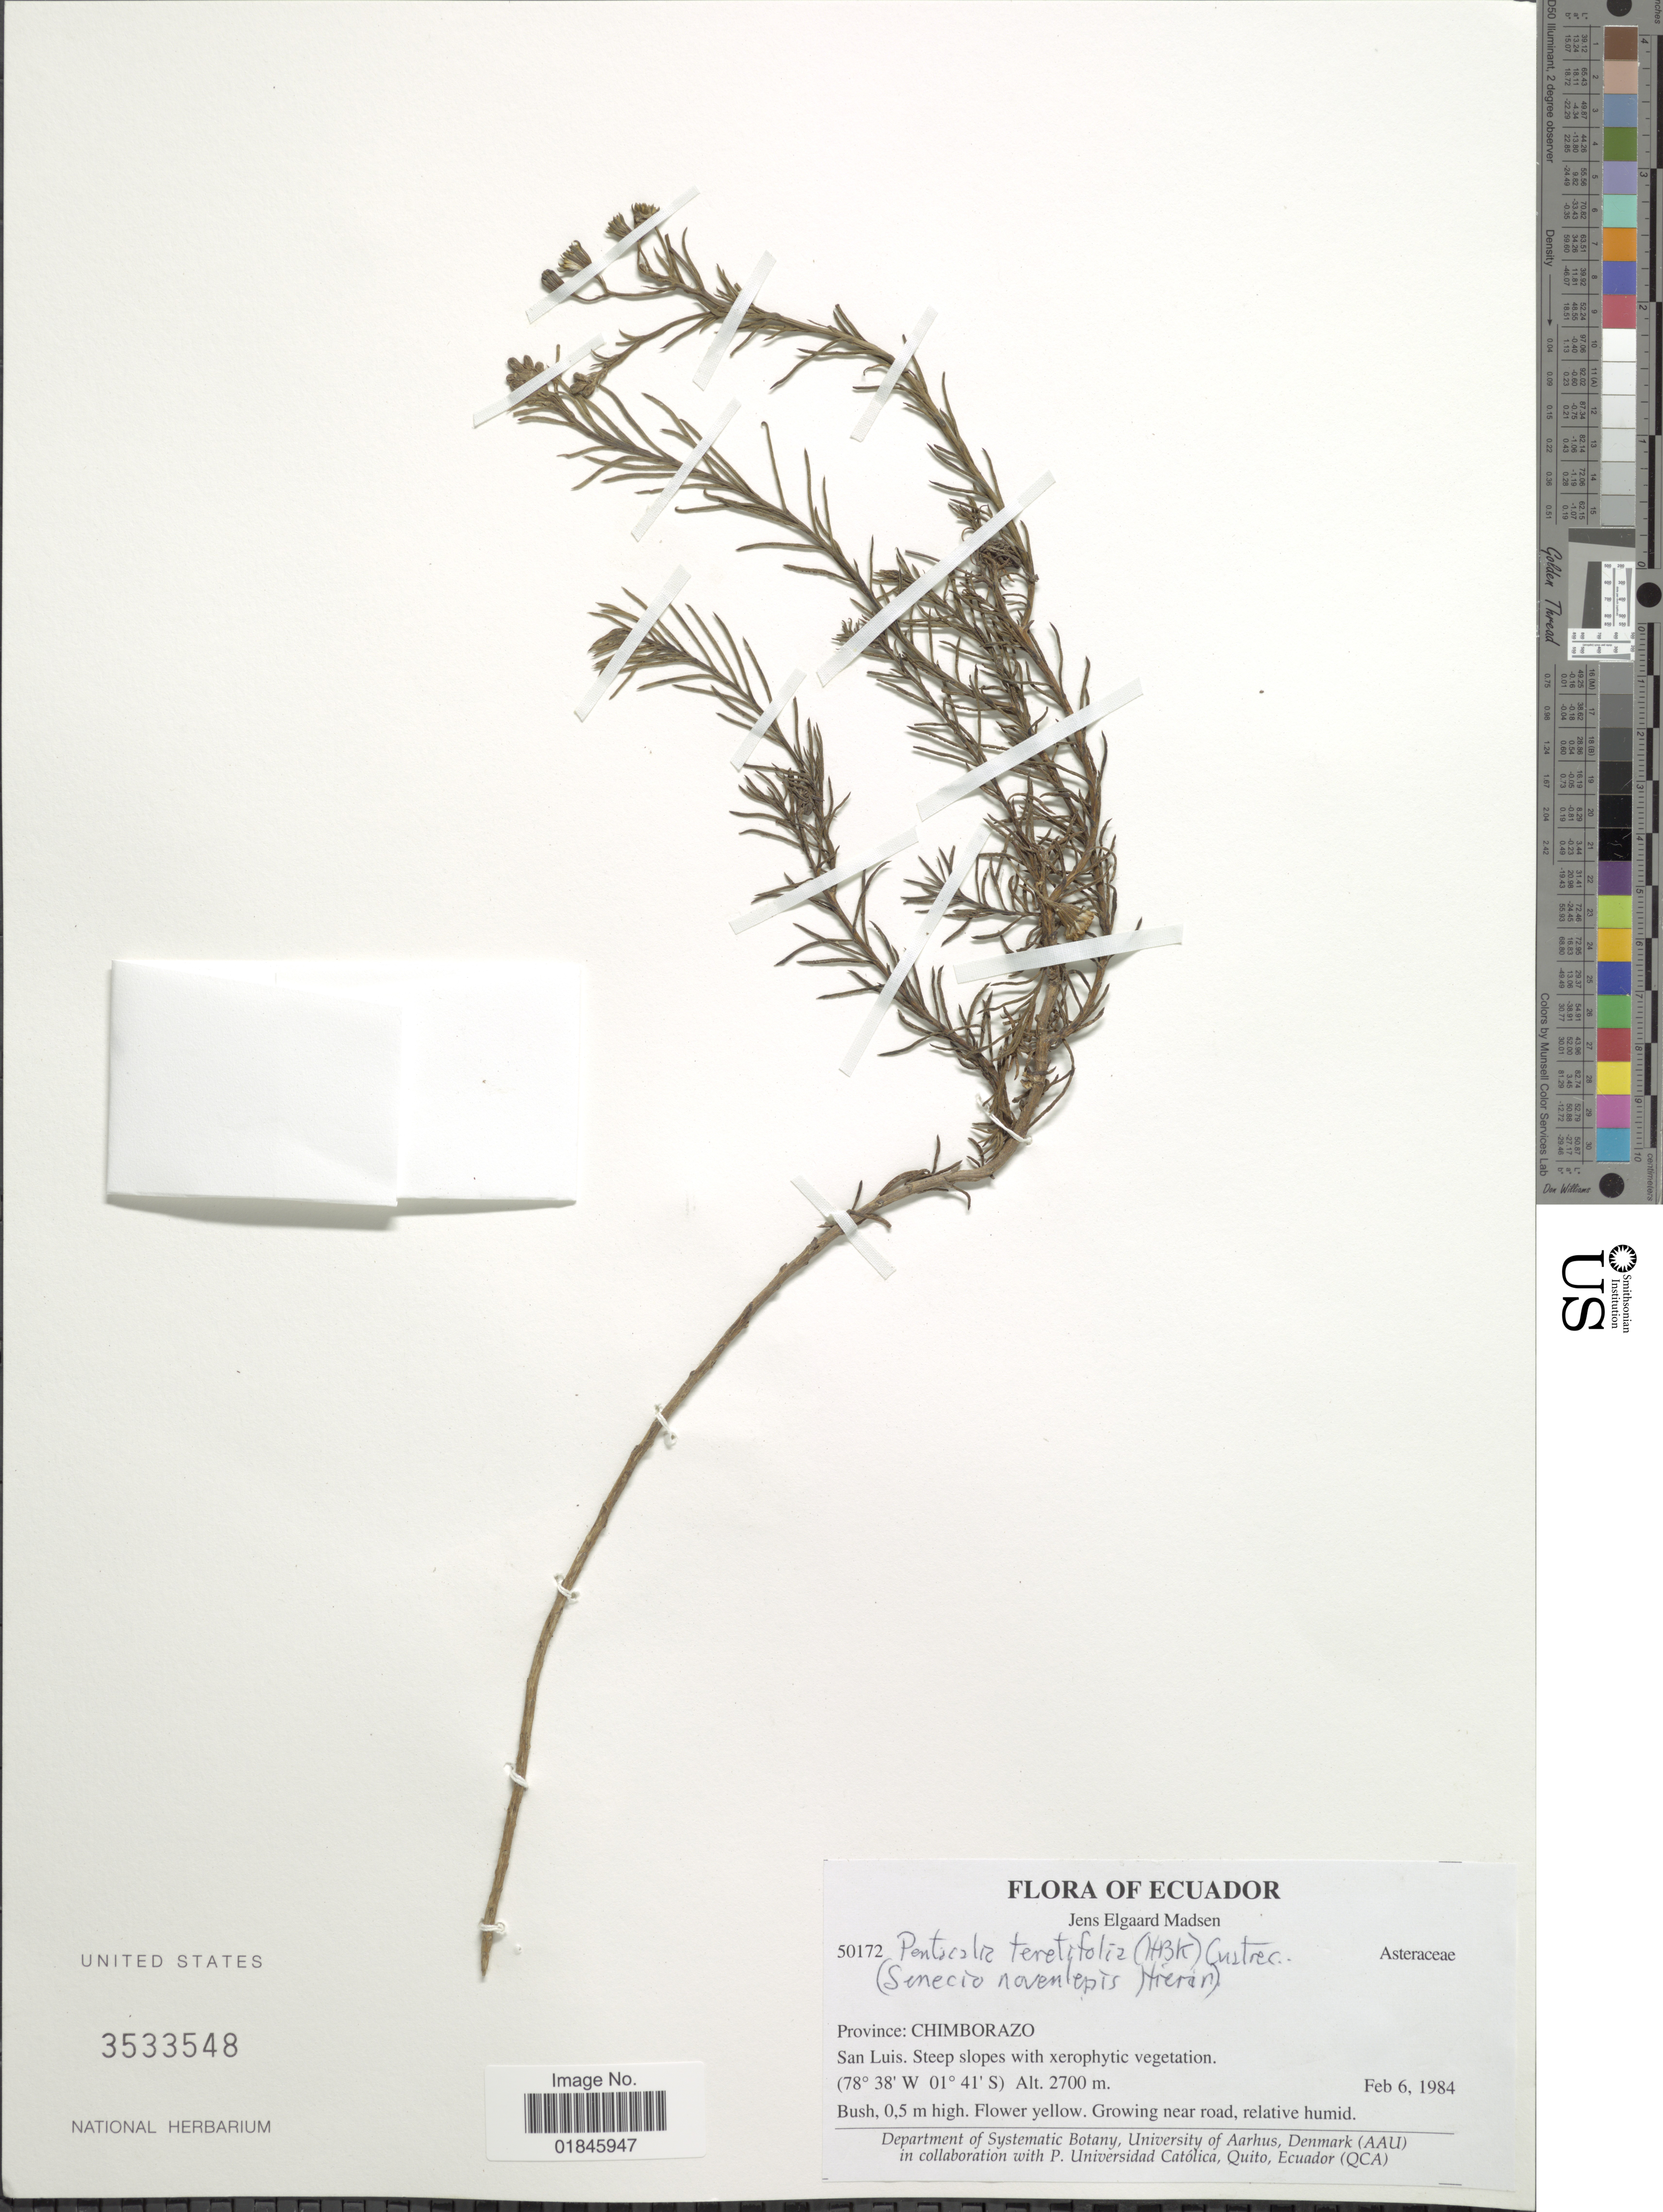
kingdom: Plantae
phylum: Tracheophyta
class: Magnoliopsida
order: Asterales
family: Asteraceae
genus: Pentacalia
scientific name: Pentacalia teretifolia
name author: (Kunth) Cuatrec.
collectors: J. E. Madsen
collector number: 50172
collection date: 1984-02-06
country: Ecuador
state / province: Chimborazo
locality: Province: Chimborazo. San Luis.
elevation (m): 2700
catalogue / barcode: US 3533548